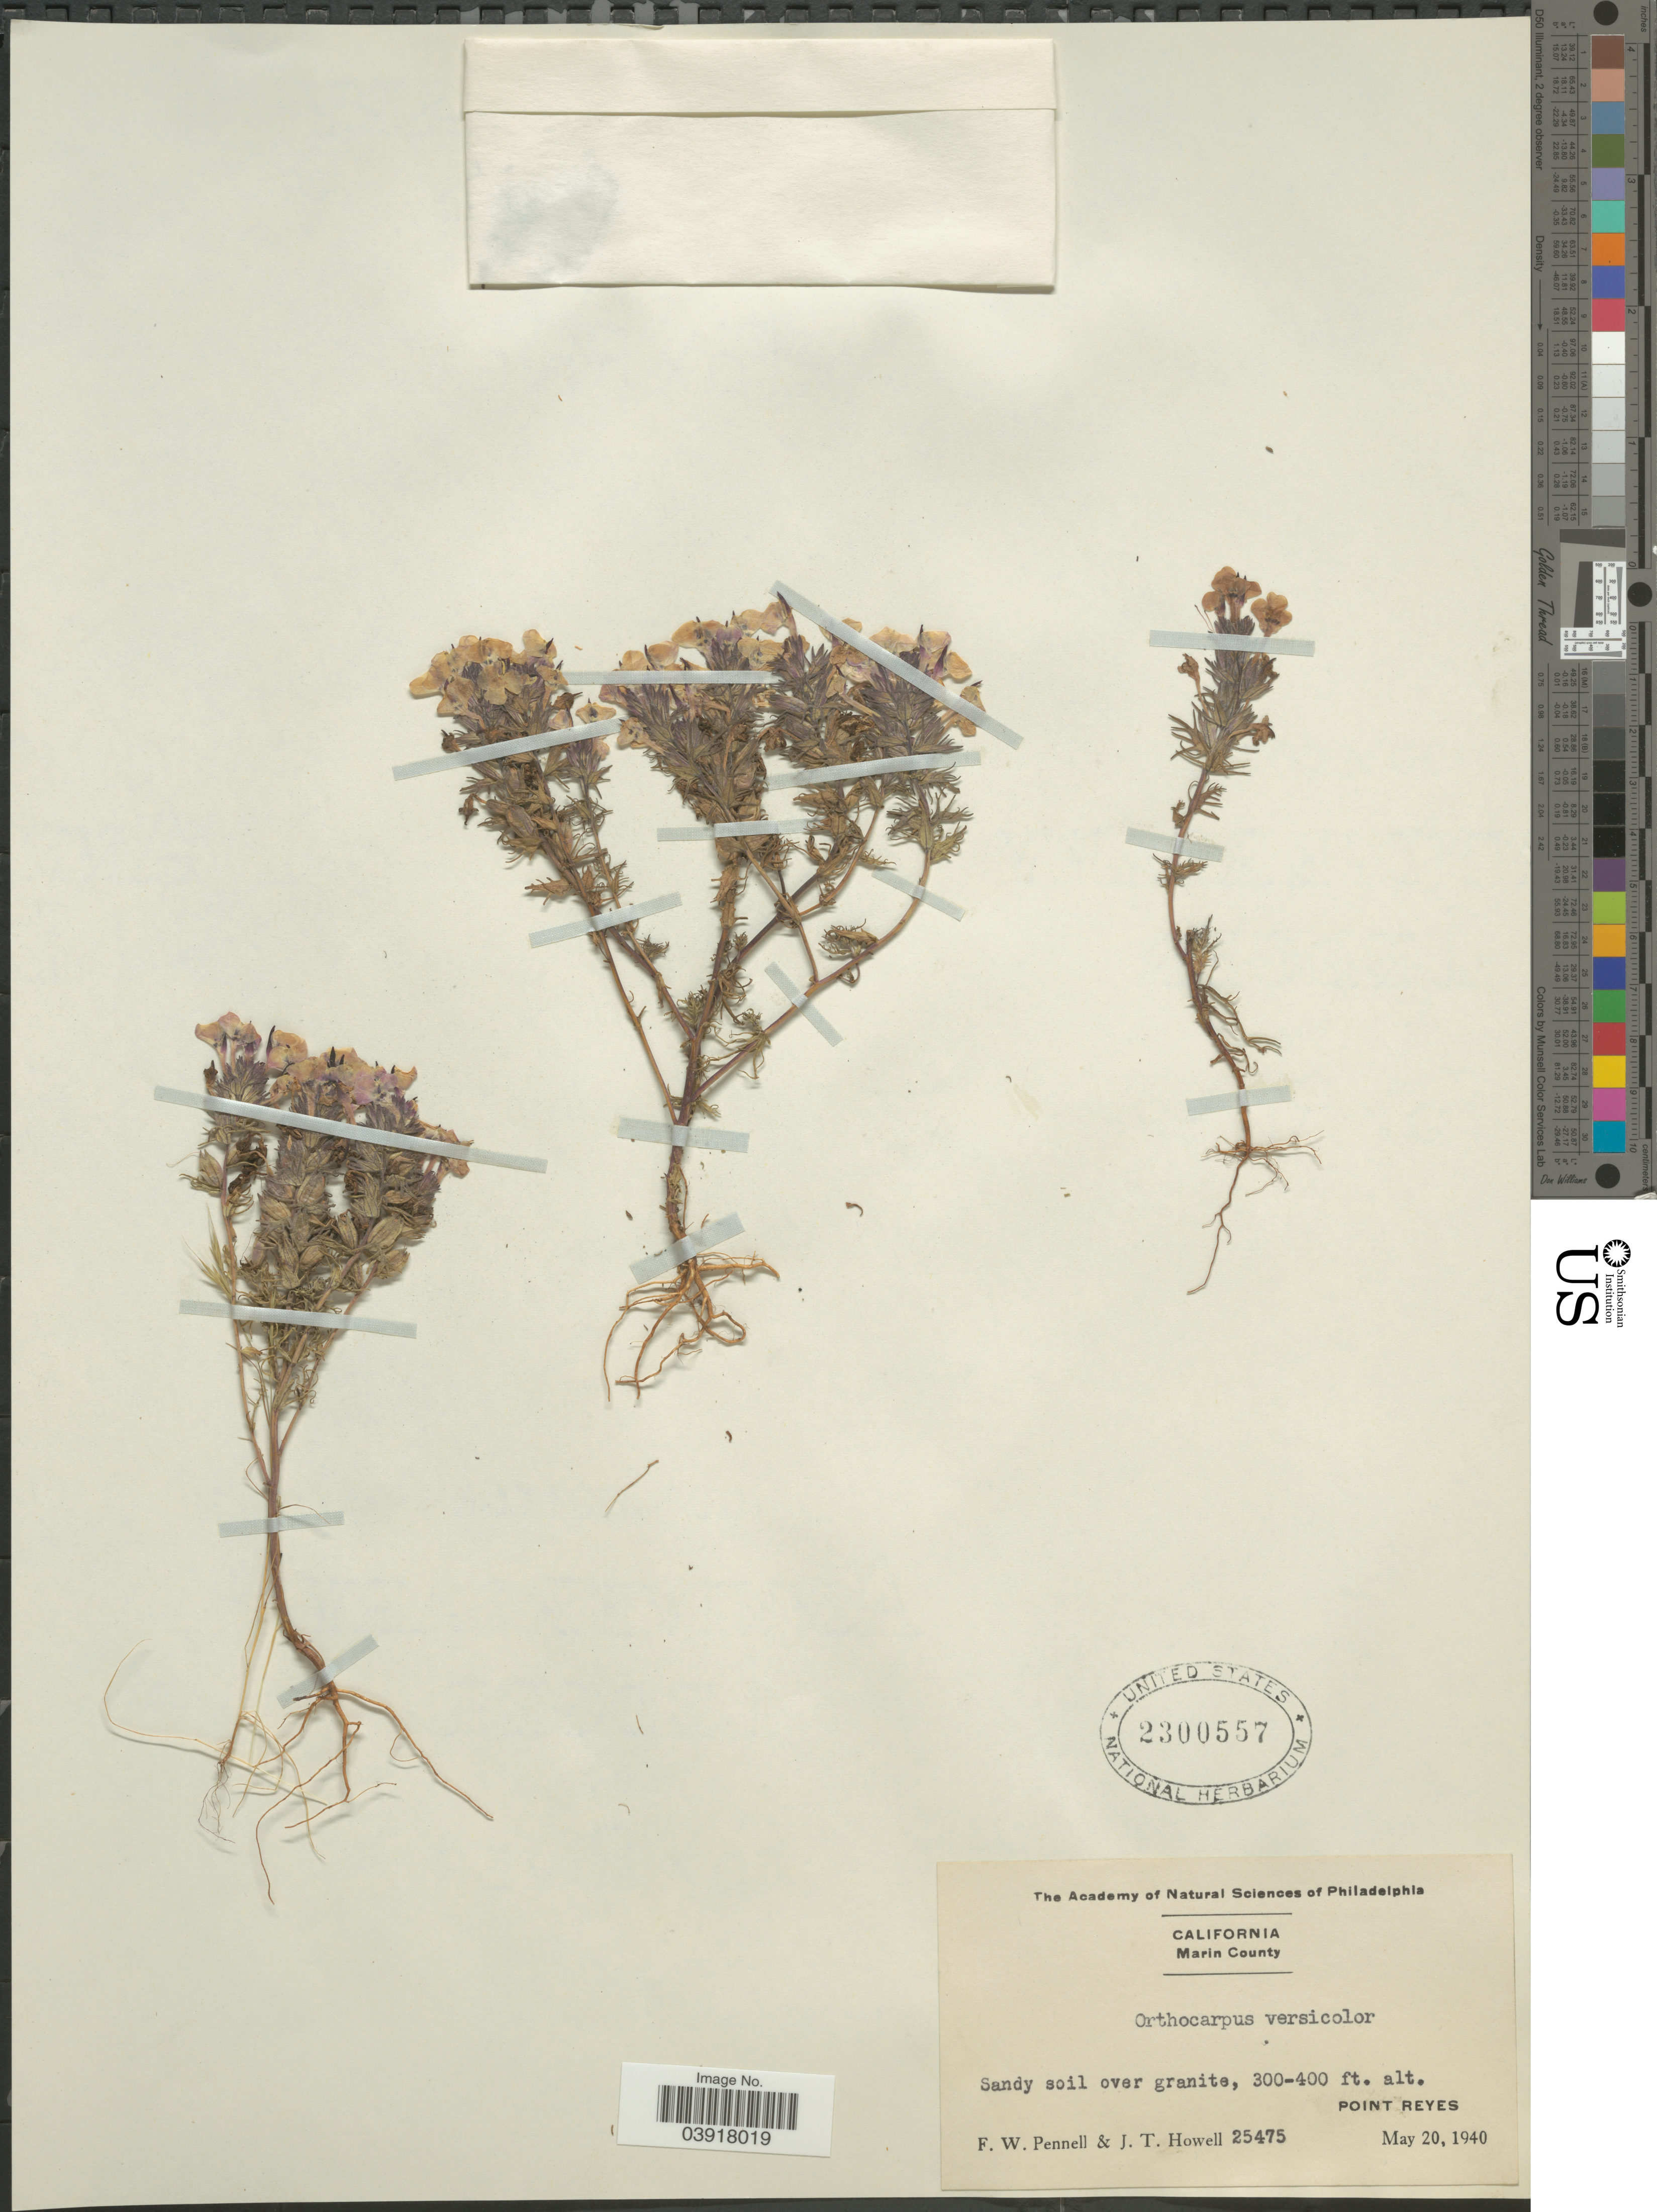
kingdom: Plantae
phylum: Tracheophyta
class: Magnoliopsida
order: Lamiales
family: Orobanchaceae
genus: Orthocarpus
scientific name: Orthocarpus versicolor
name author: (Fisch. & C.A. Mey.) Greene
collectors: F. W. Pennell & J. T. Howell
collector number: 25475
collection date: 1940-05-20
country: United States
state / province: California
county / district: Marin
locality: Marin County. Point Reyes.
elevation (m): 91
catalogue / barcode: US 2300557